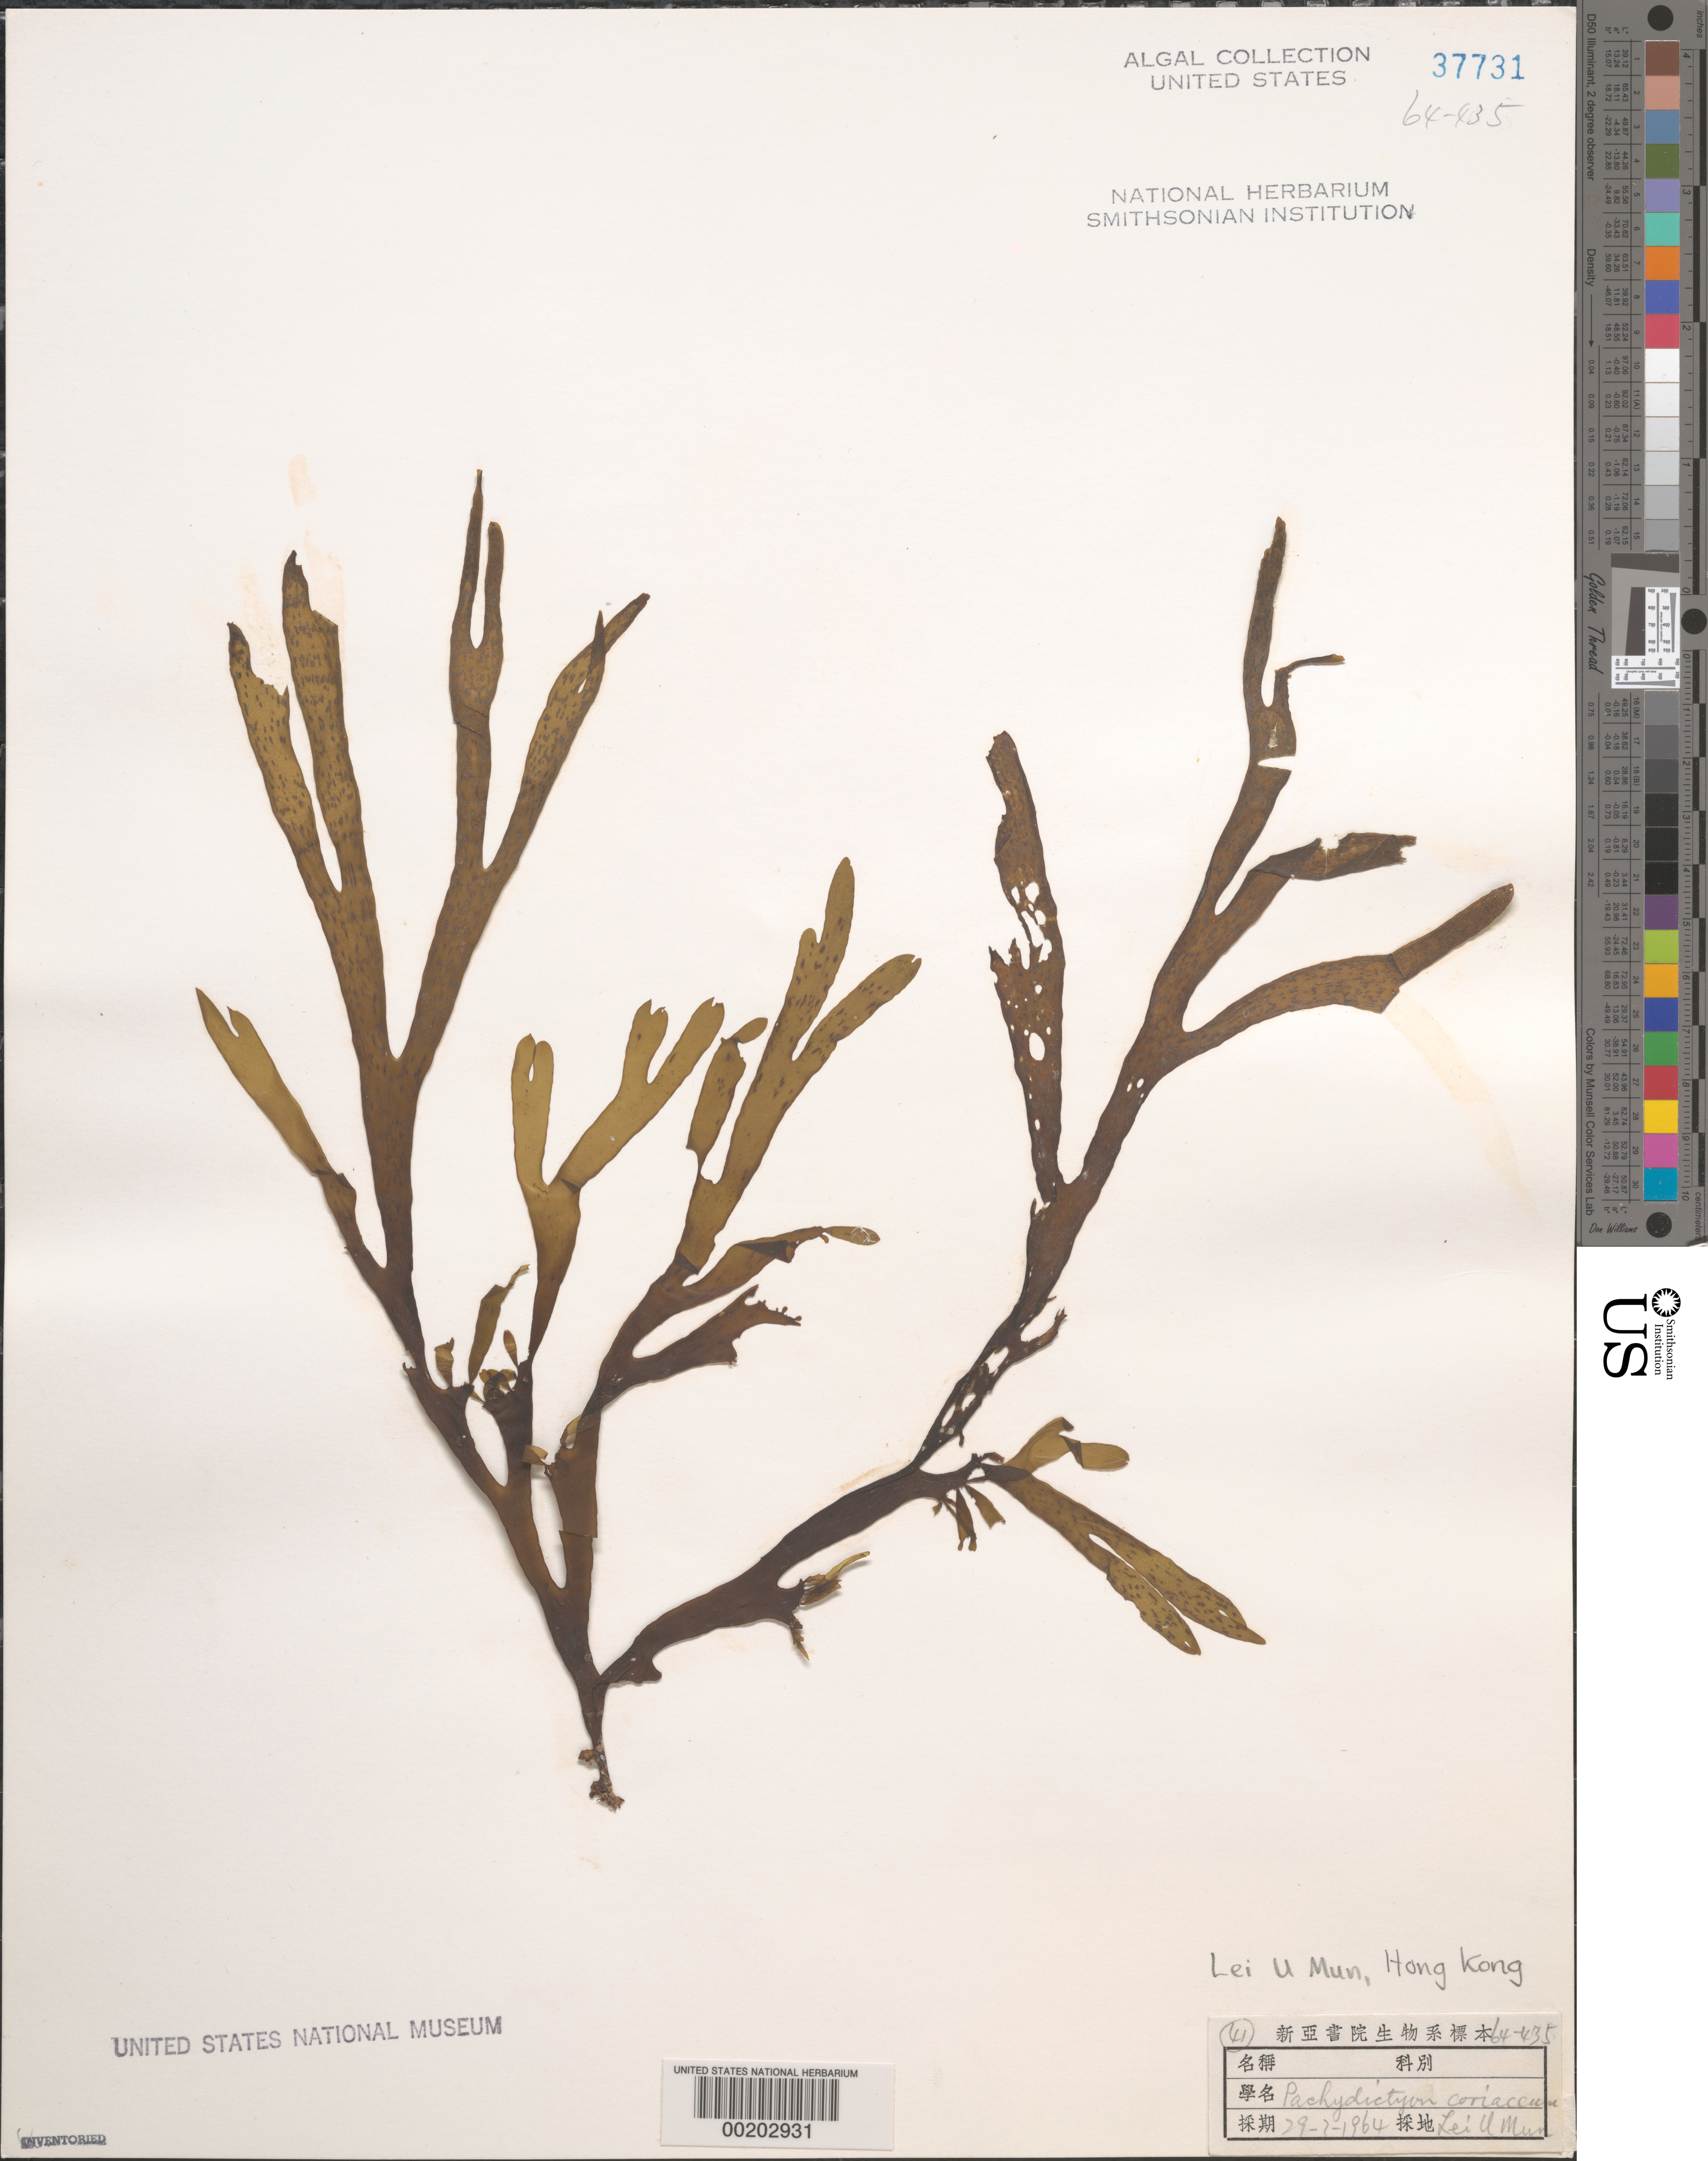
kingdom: Chromista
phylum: Ochrophyta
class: Phaeophyceae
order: Dictyotales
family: Dictyotaceae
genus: Pachydictyon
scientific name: Pachydictyon coriaceum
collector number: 64-435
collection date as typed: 29 Mar 1964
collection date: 1964-03-29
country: China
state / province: Hong Kong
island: Hong Kong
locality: Lei Yue Mun (Lei U Mun)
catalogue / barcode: US 37731